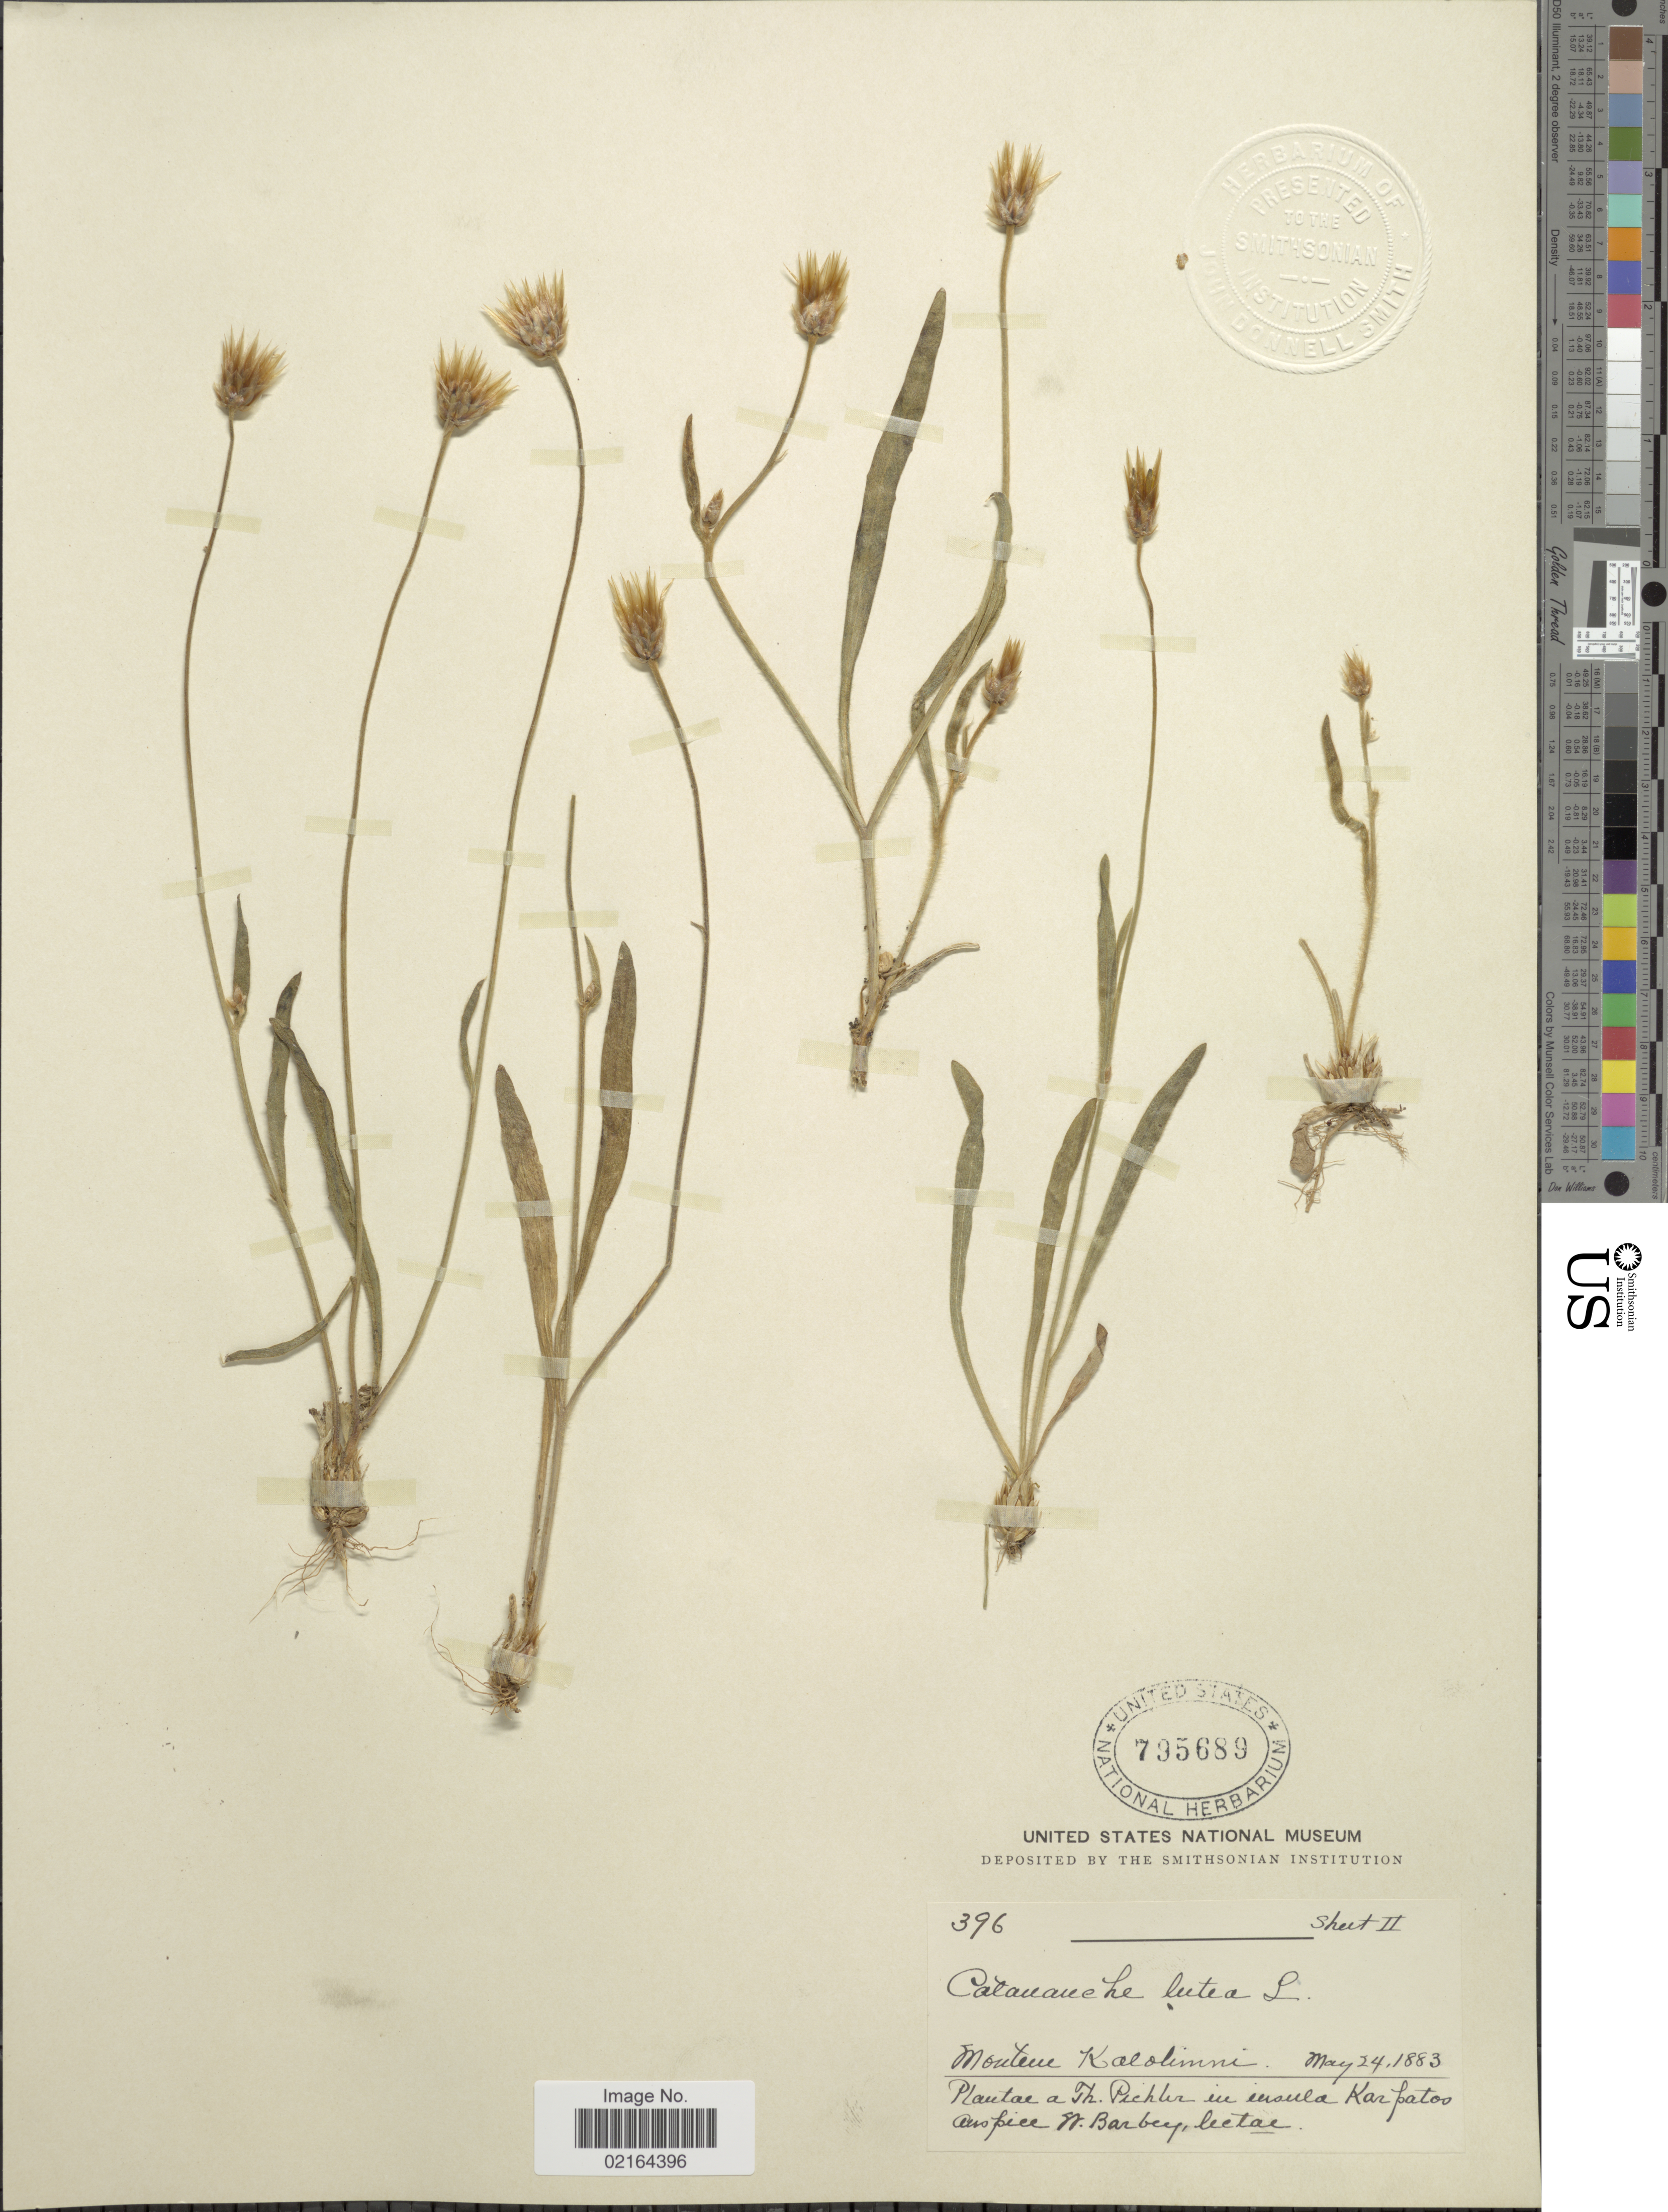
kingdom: Plantae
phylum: Tracheophyta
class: Magnoliopsida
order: Asterales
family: Asteraceae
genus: Catananche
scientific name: Catananche lutea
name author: L.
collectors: W. Barbey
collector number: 396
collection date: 1883-05-24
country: Greece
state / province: South Aegean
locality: Montem Kalolimni, in insula Karpatos Auspice.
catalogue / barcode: US 795689